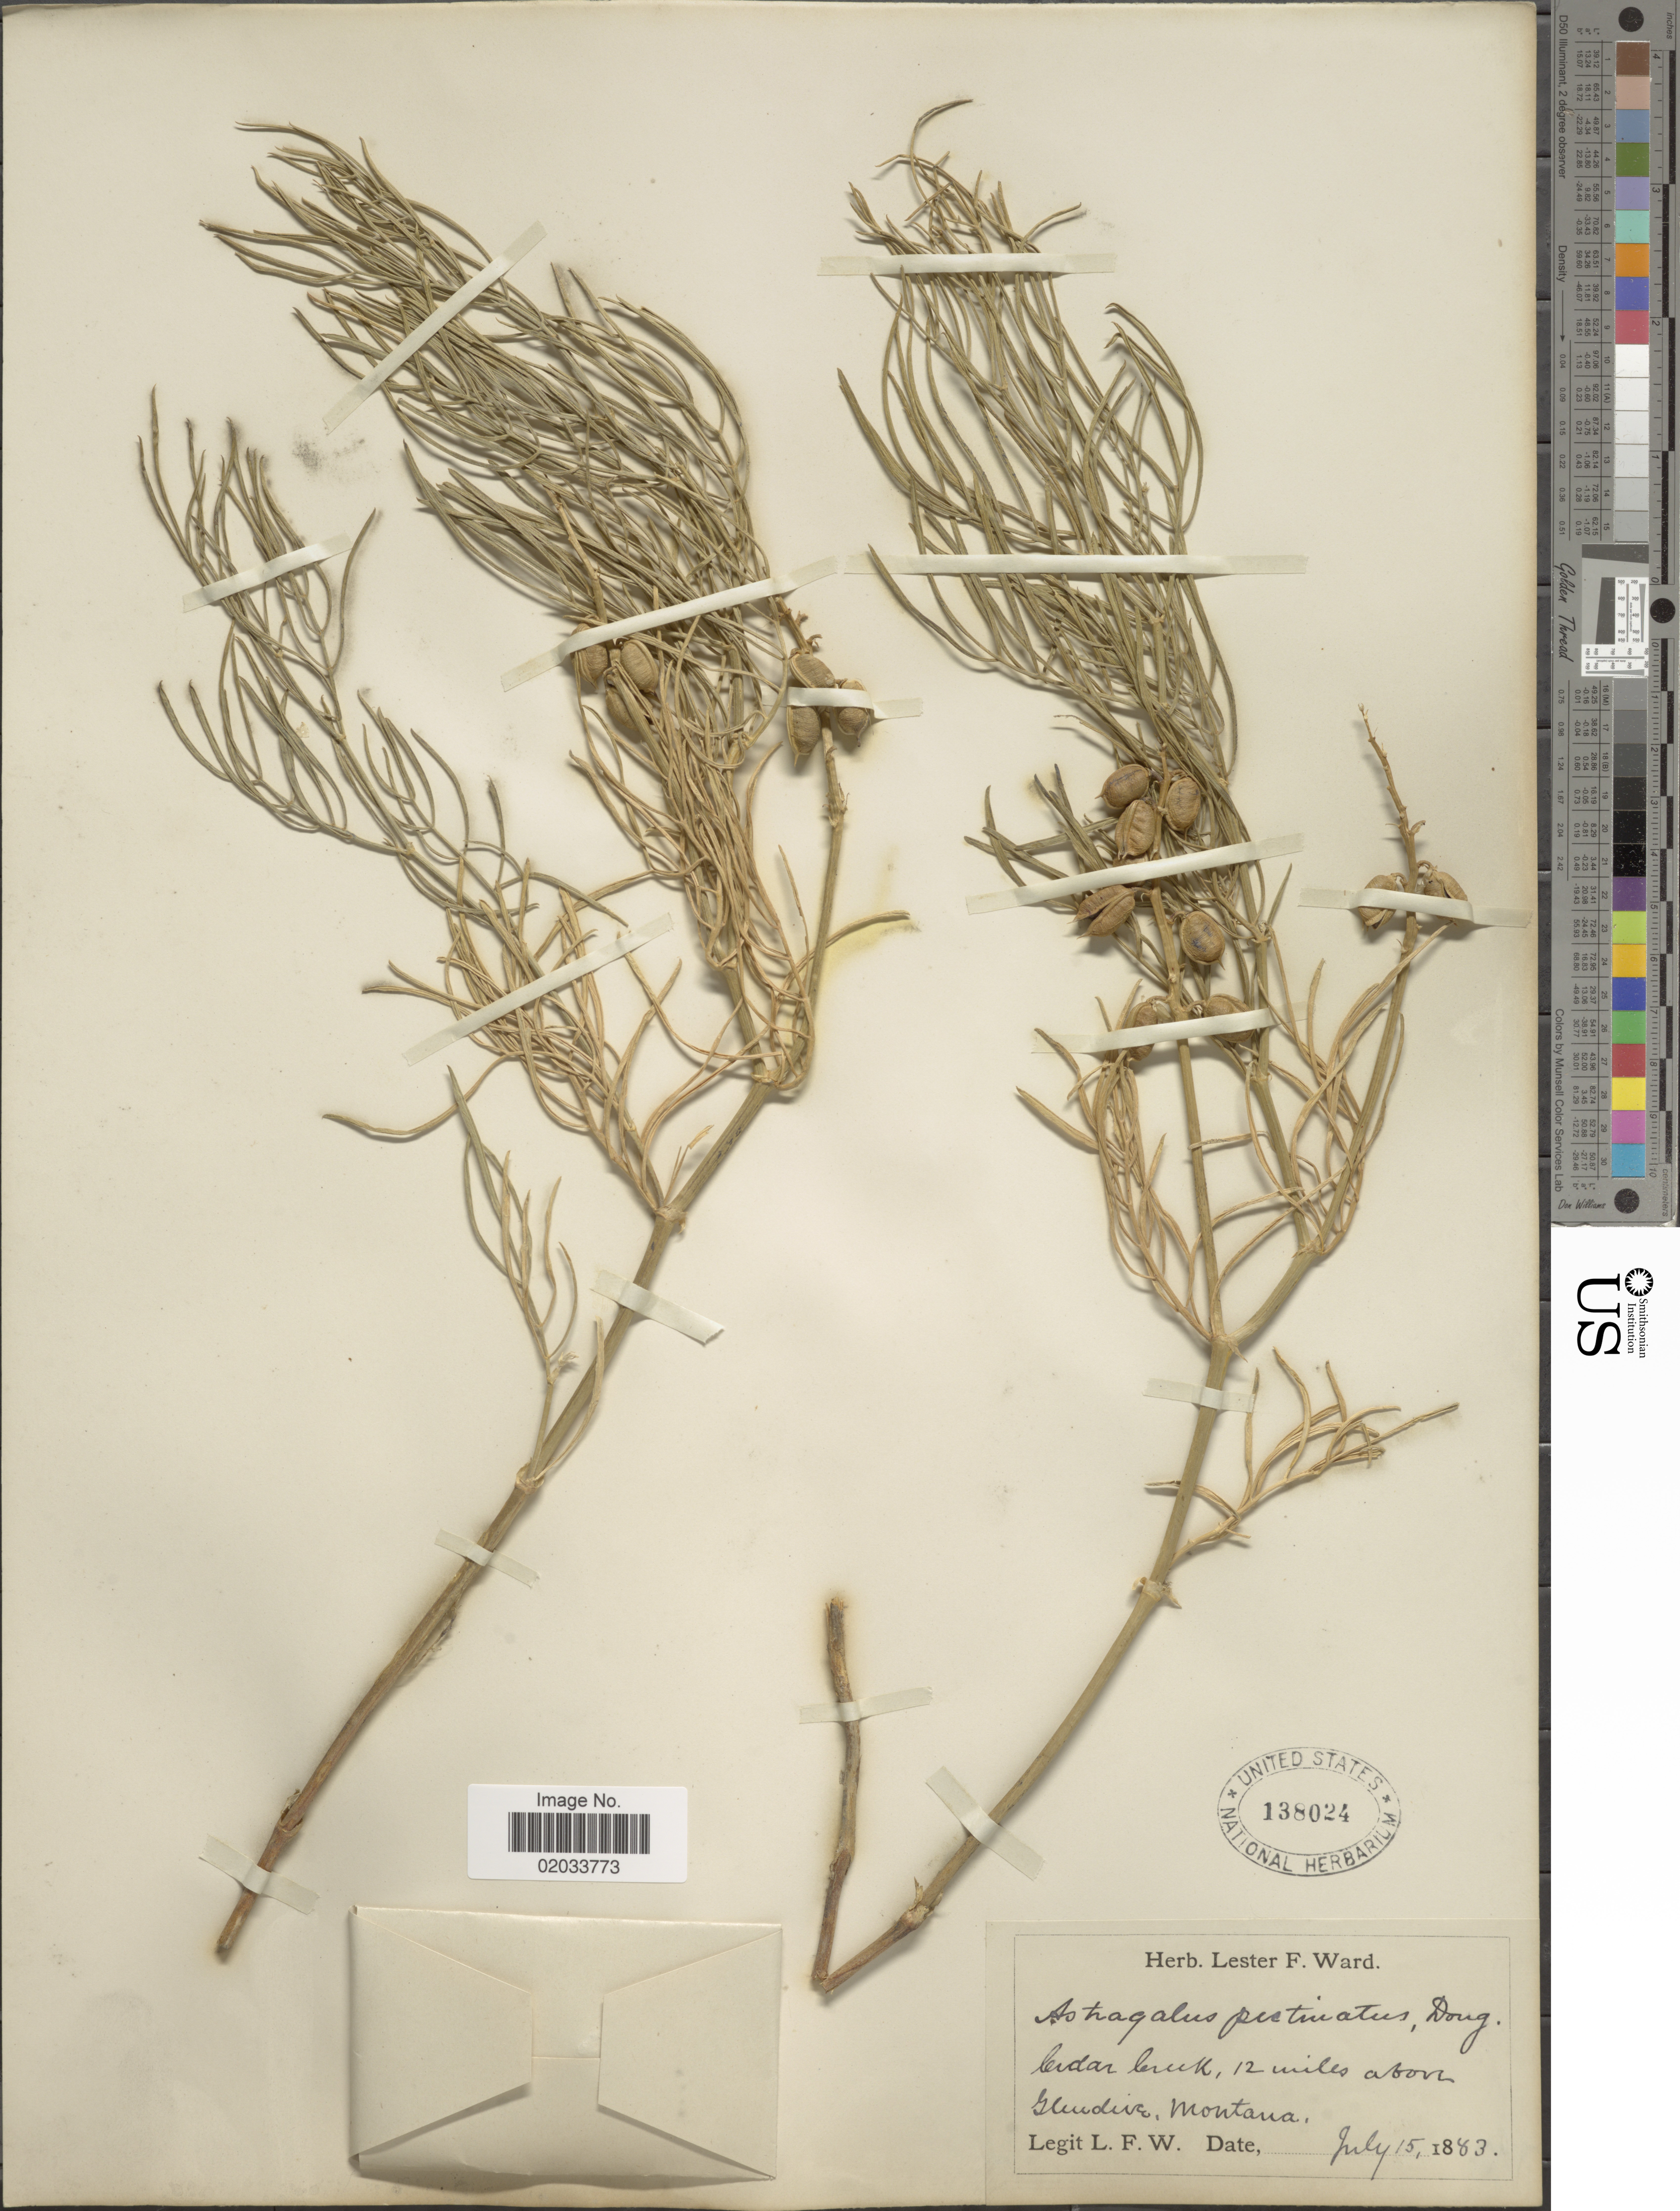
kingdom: Plantae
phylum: Tracheophyta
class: Magnoliopsida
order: Fabales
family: Fabaceae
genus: Astragalus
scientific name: Astragalus pectinatus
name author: (Hook.) G. Don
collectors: L. F. Ward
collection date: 1883-07-15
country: United States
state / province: Montana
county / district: Dawson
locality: Cedar Creek, 12 miles above Glendive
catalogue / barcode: US 138024